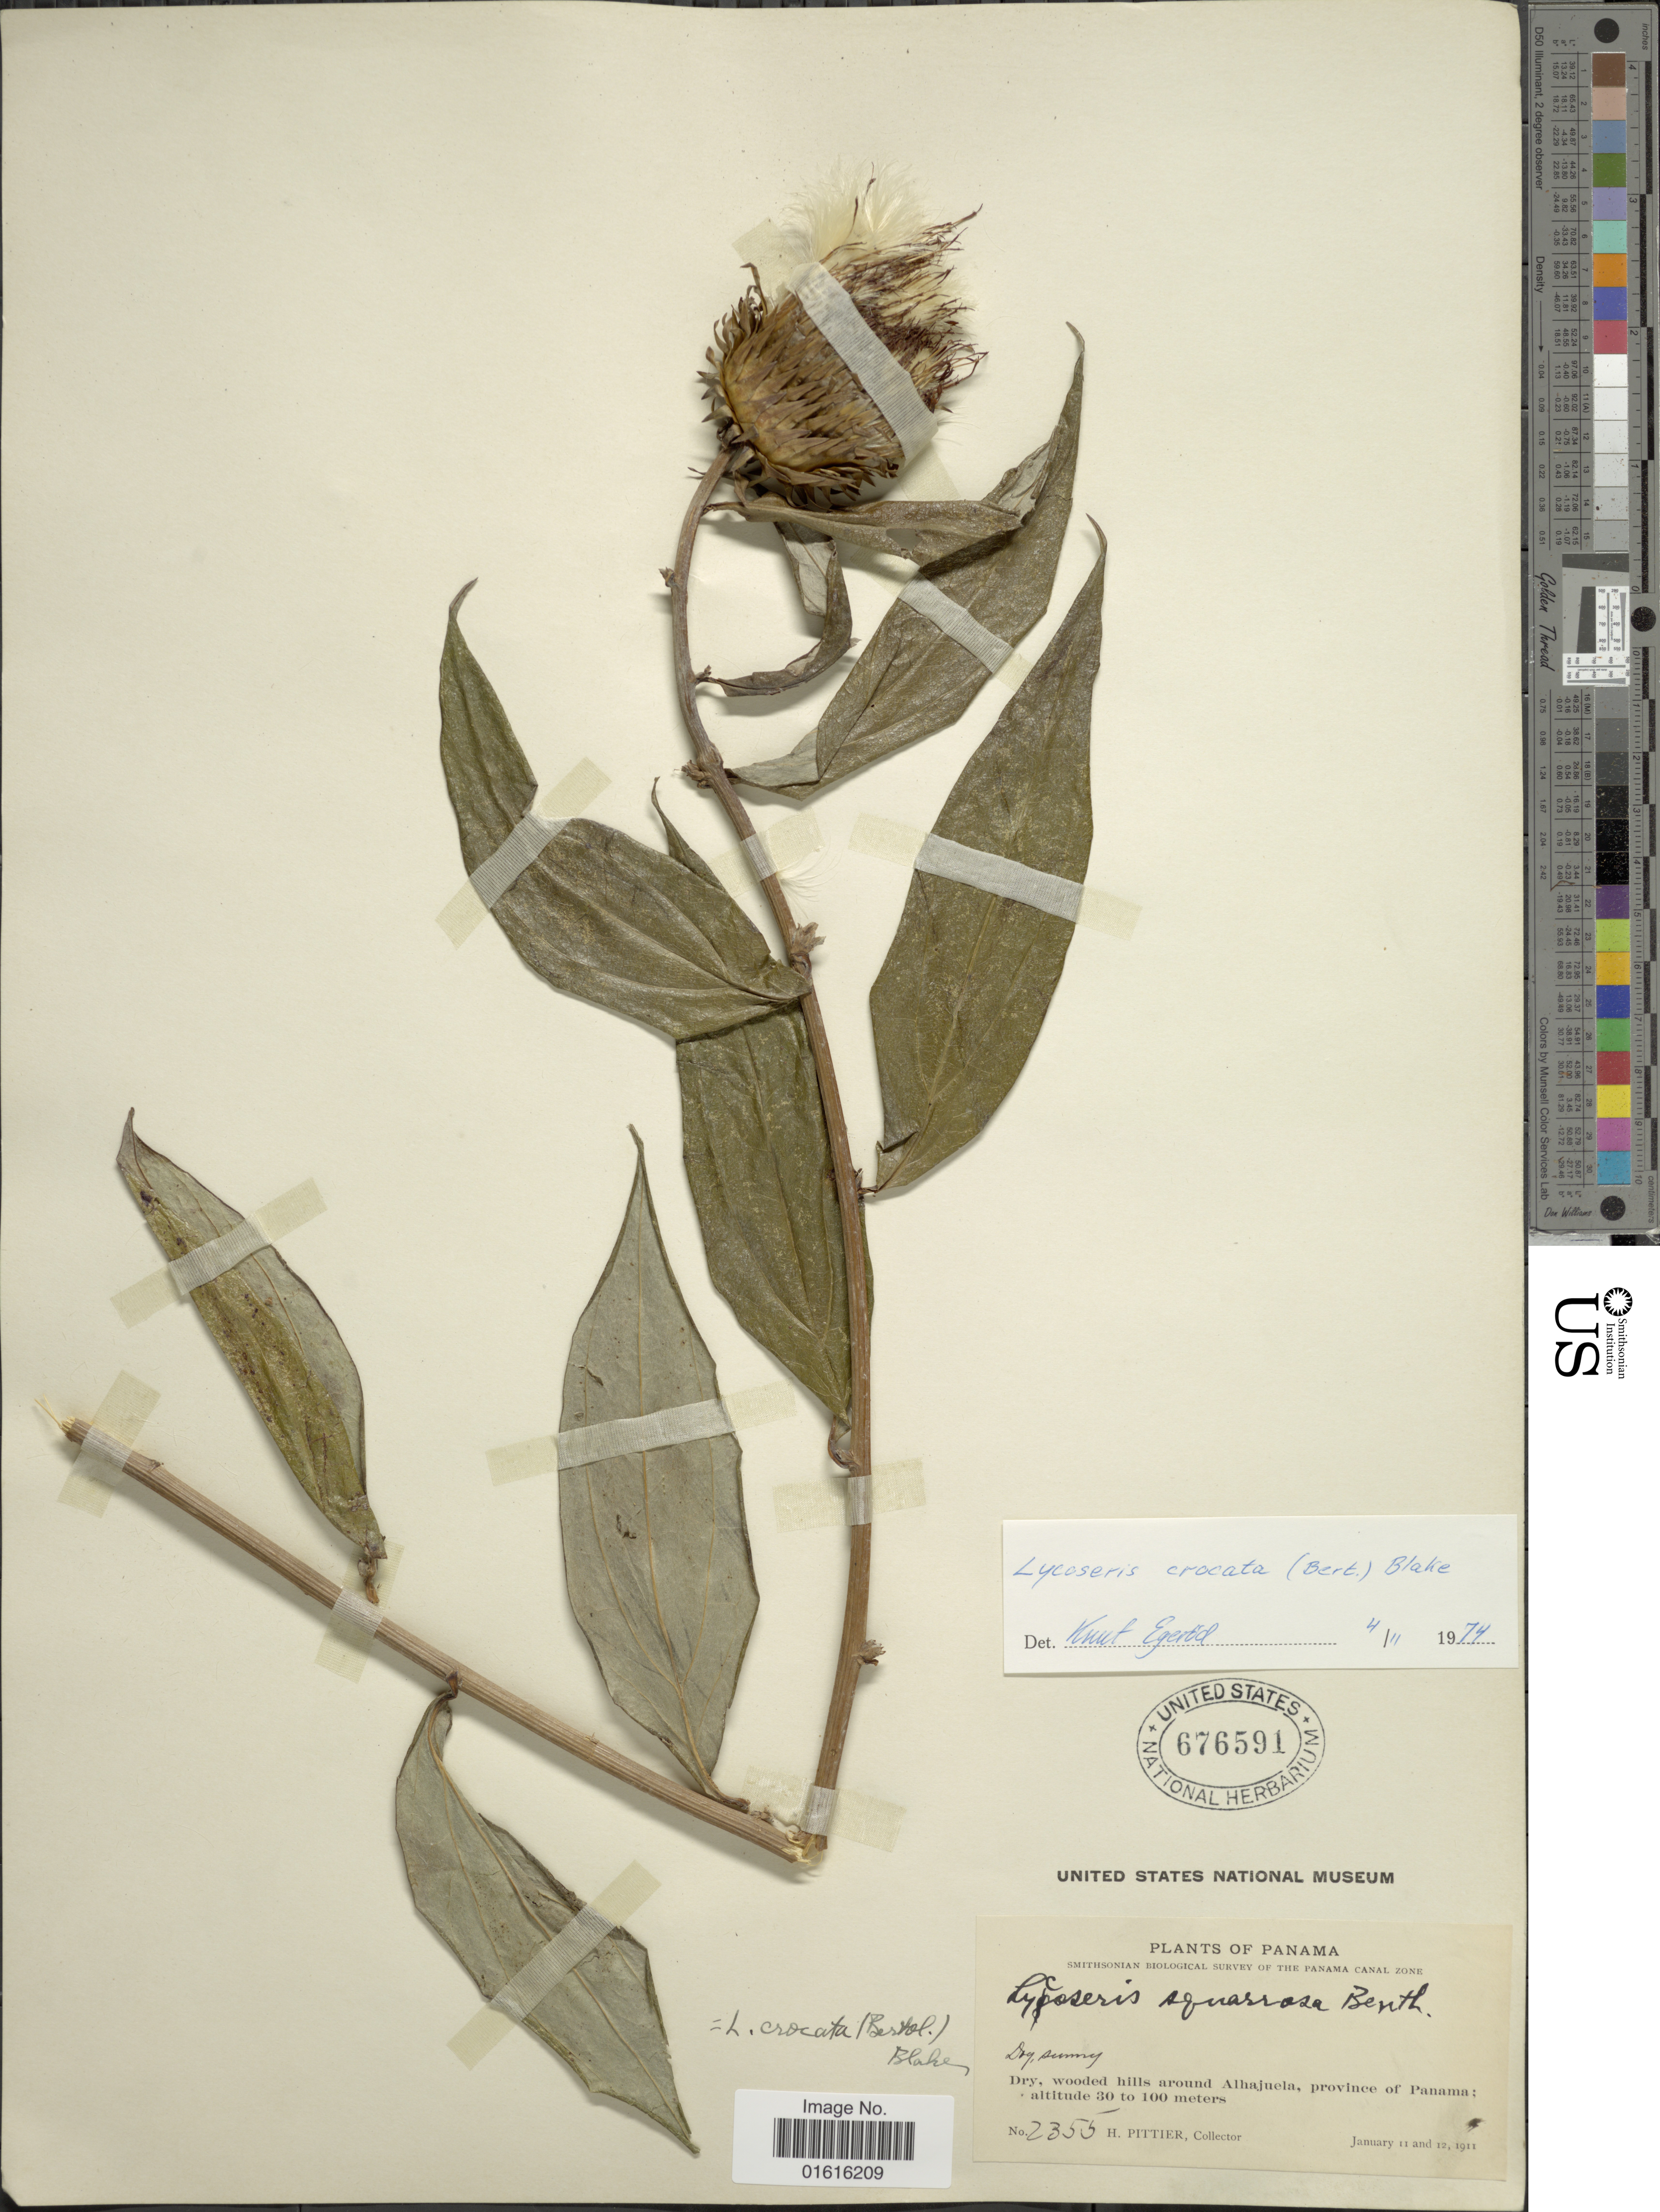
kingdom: Plantae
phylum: Tracheophyta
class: Magnoliopsida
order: Asterales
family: Asteraceae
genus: Lycoseris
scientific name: Lycoseris crocata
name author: S.F. Blake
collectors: H. F. Pittier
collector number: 2355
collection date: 1911-01-11/1911-01-12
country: Panama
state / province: Panamá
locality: Dry, wooded hills around Alhajuela, province of Panama.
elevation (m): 30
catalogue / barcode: US 676591